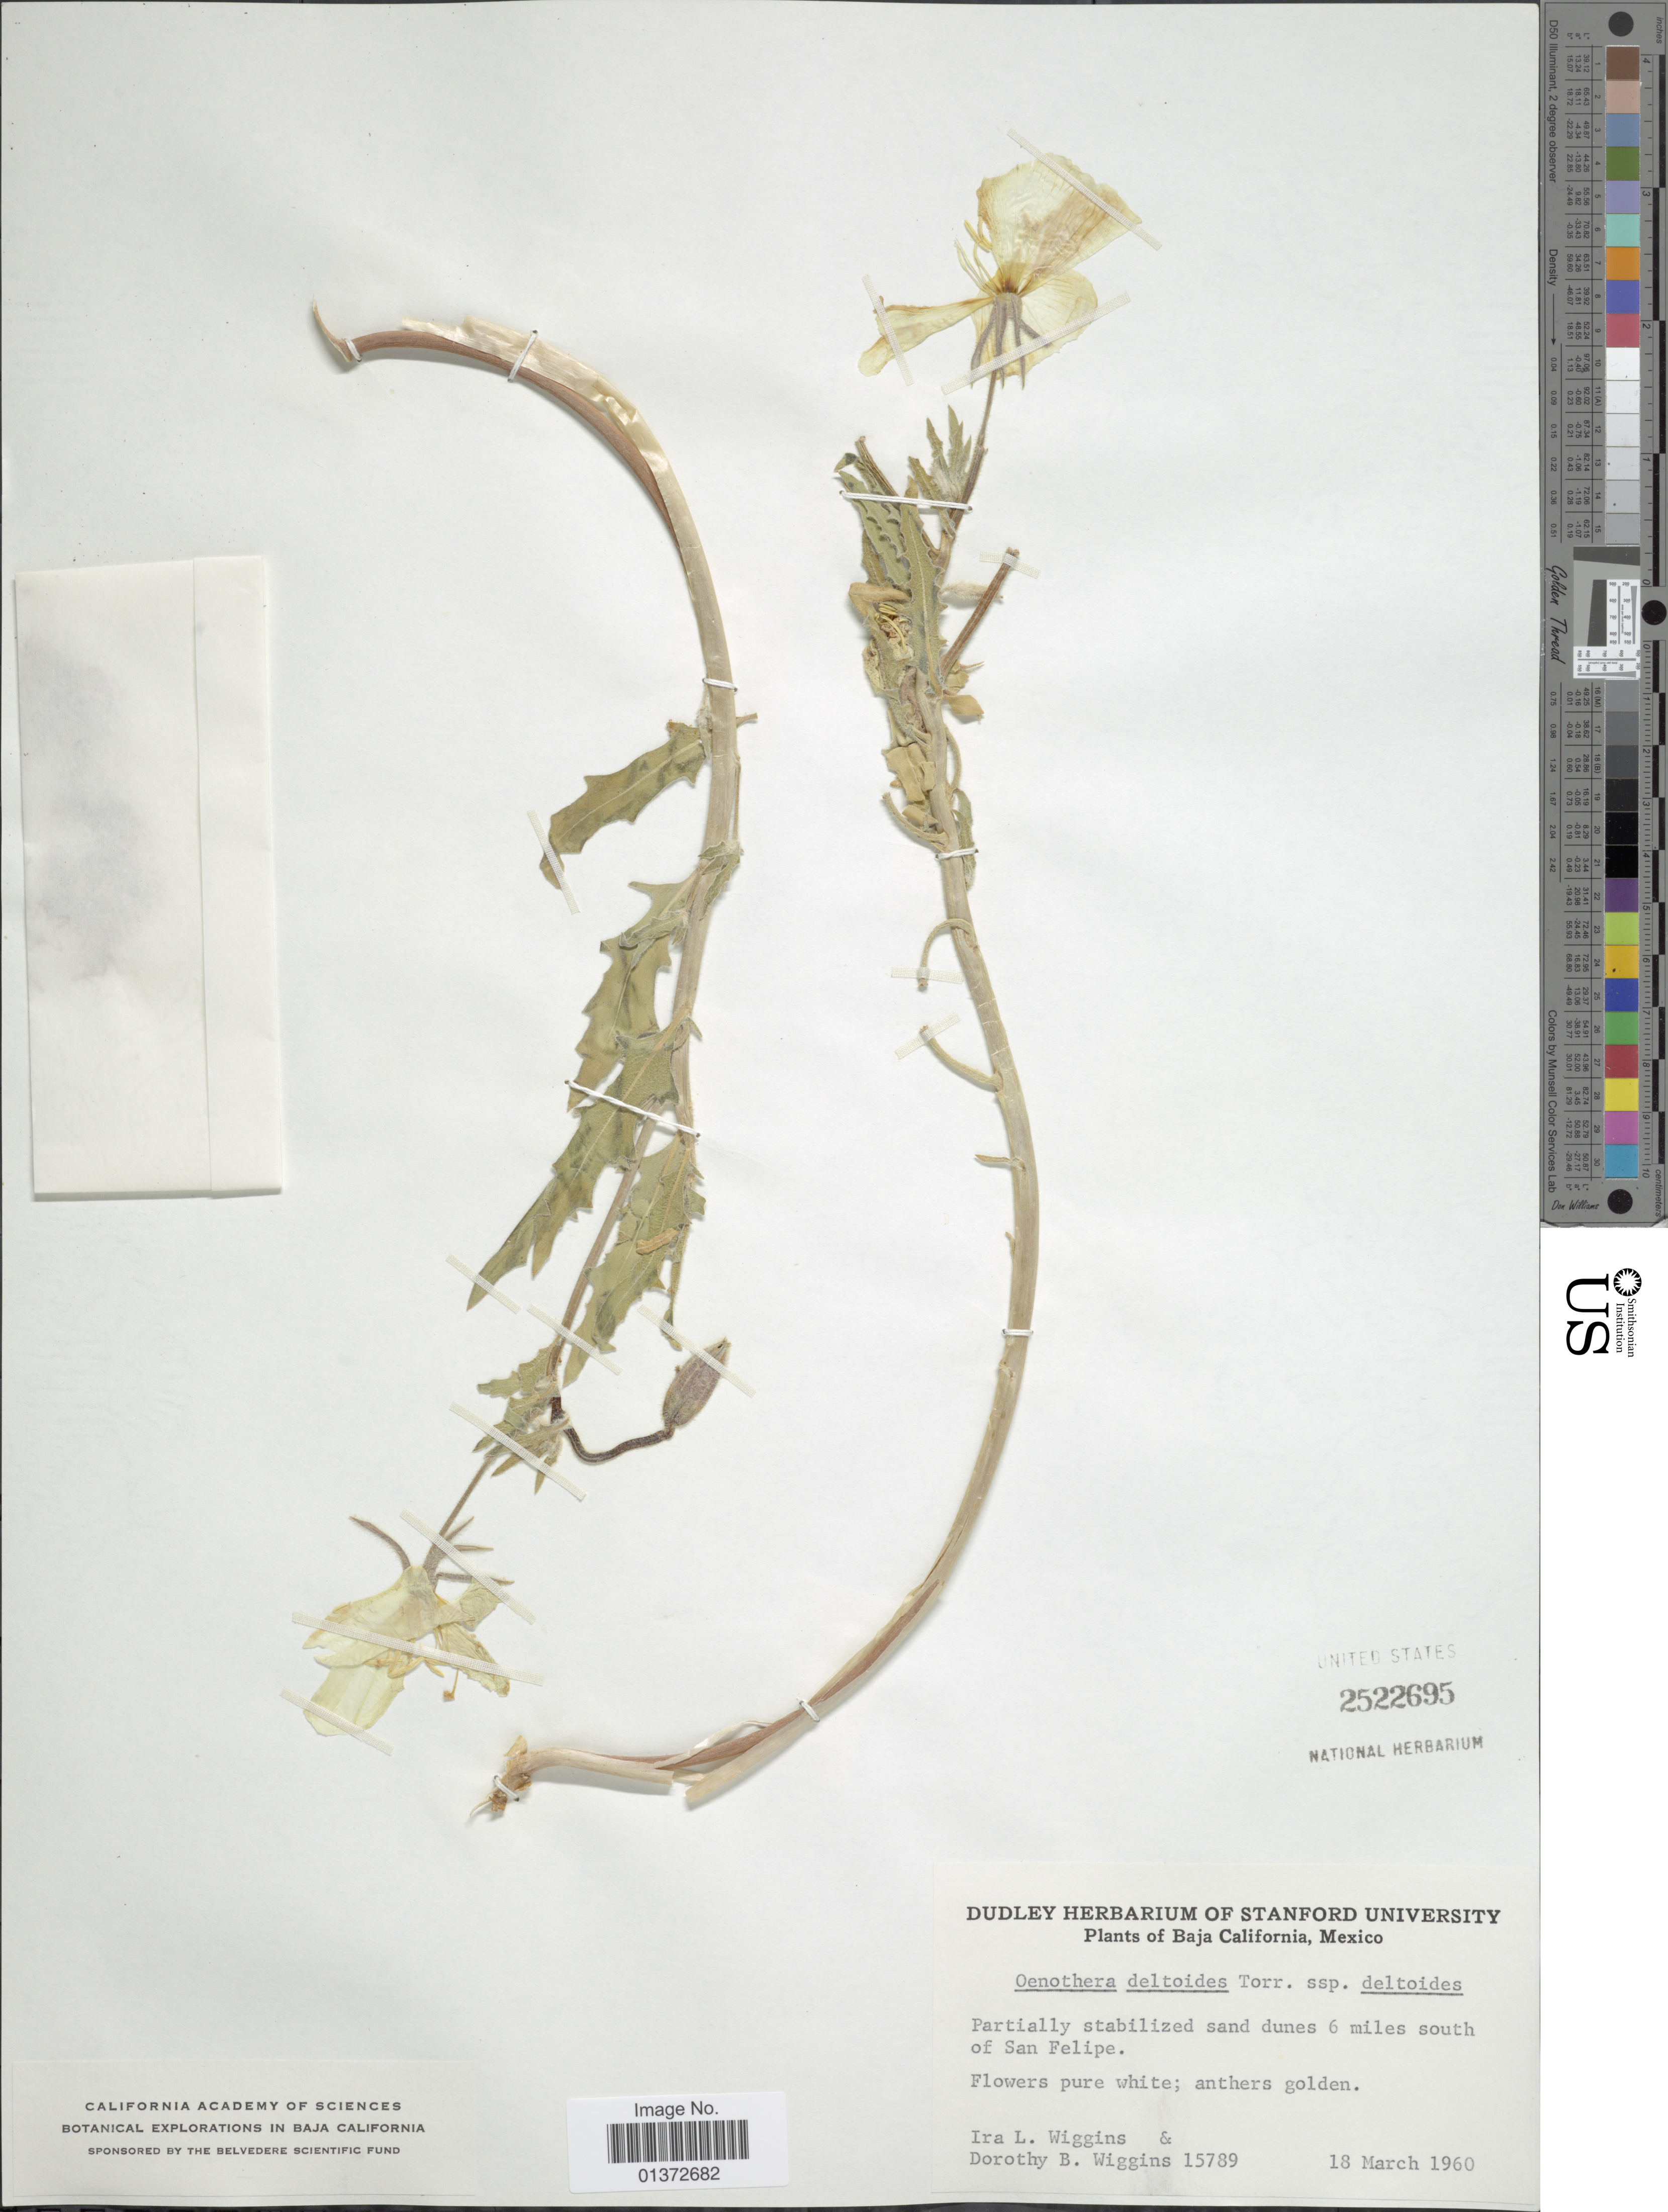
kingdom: Plantae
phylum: Tracheophyta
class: Magnoliopsida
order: Myrtales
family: Onagraceae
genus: Oenothera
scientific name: Oenothera deltoides subsp. deltoides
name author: Torr. & Frém.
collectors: I. L. Wiggins & D. B. Wiggins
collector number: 15789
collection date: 1960-03-18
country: Mexico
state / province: Baja California Norte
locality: Partially stabilized sand dunes 6 miles south of San Felipe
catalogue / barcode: US 2522695